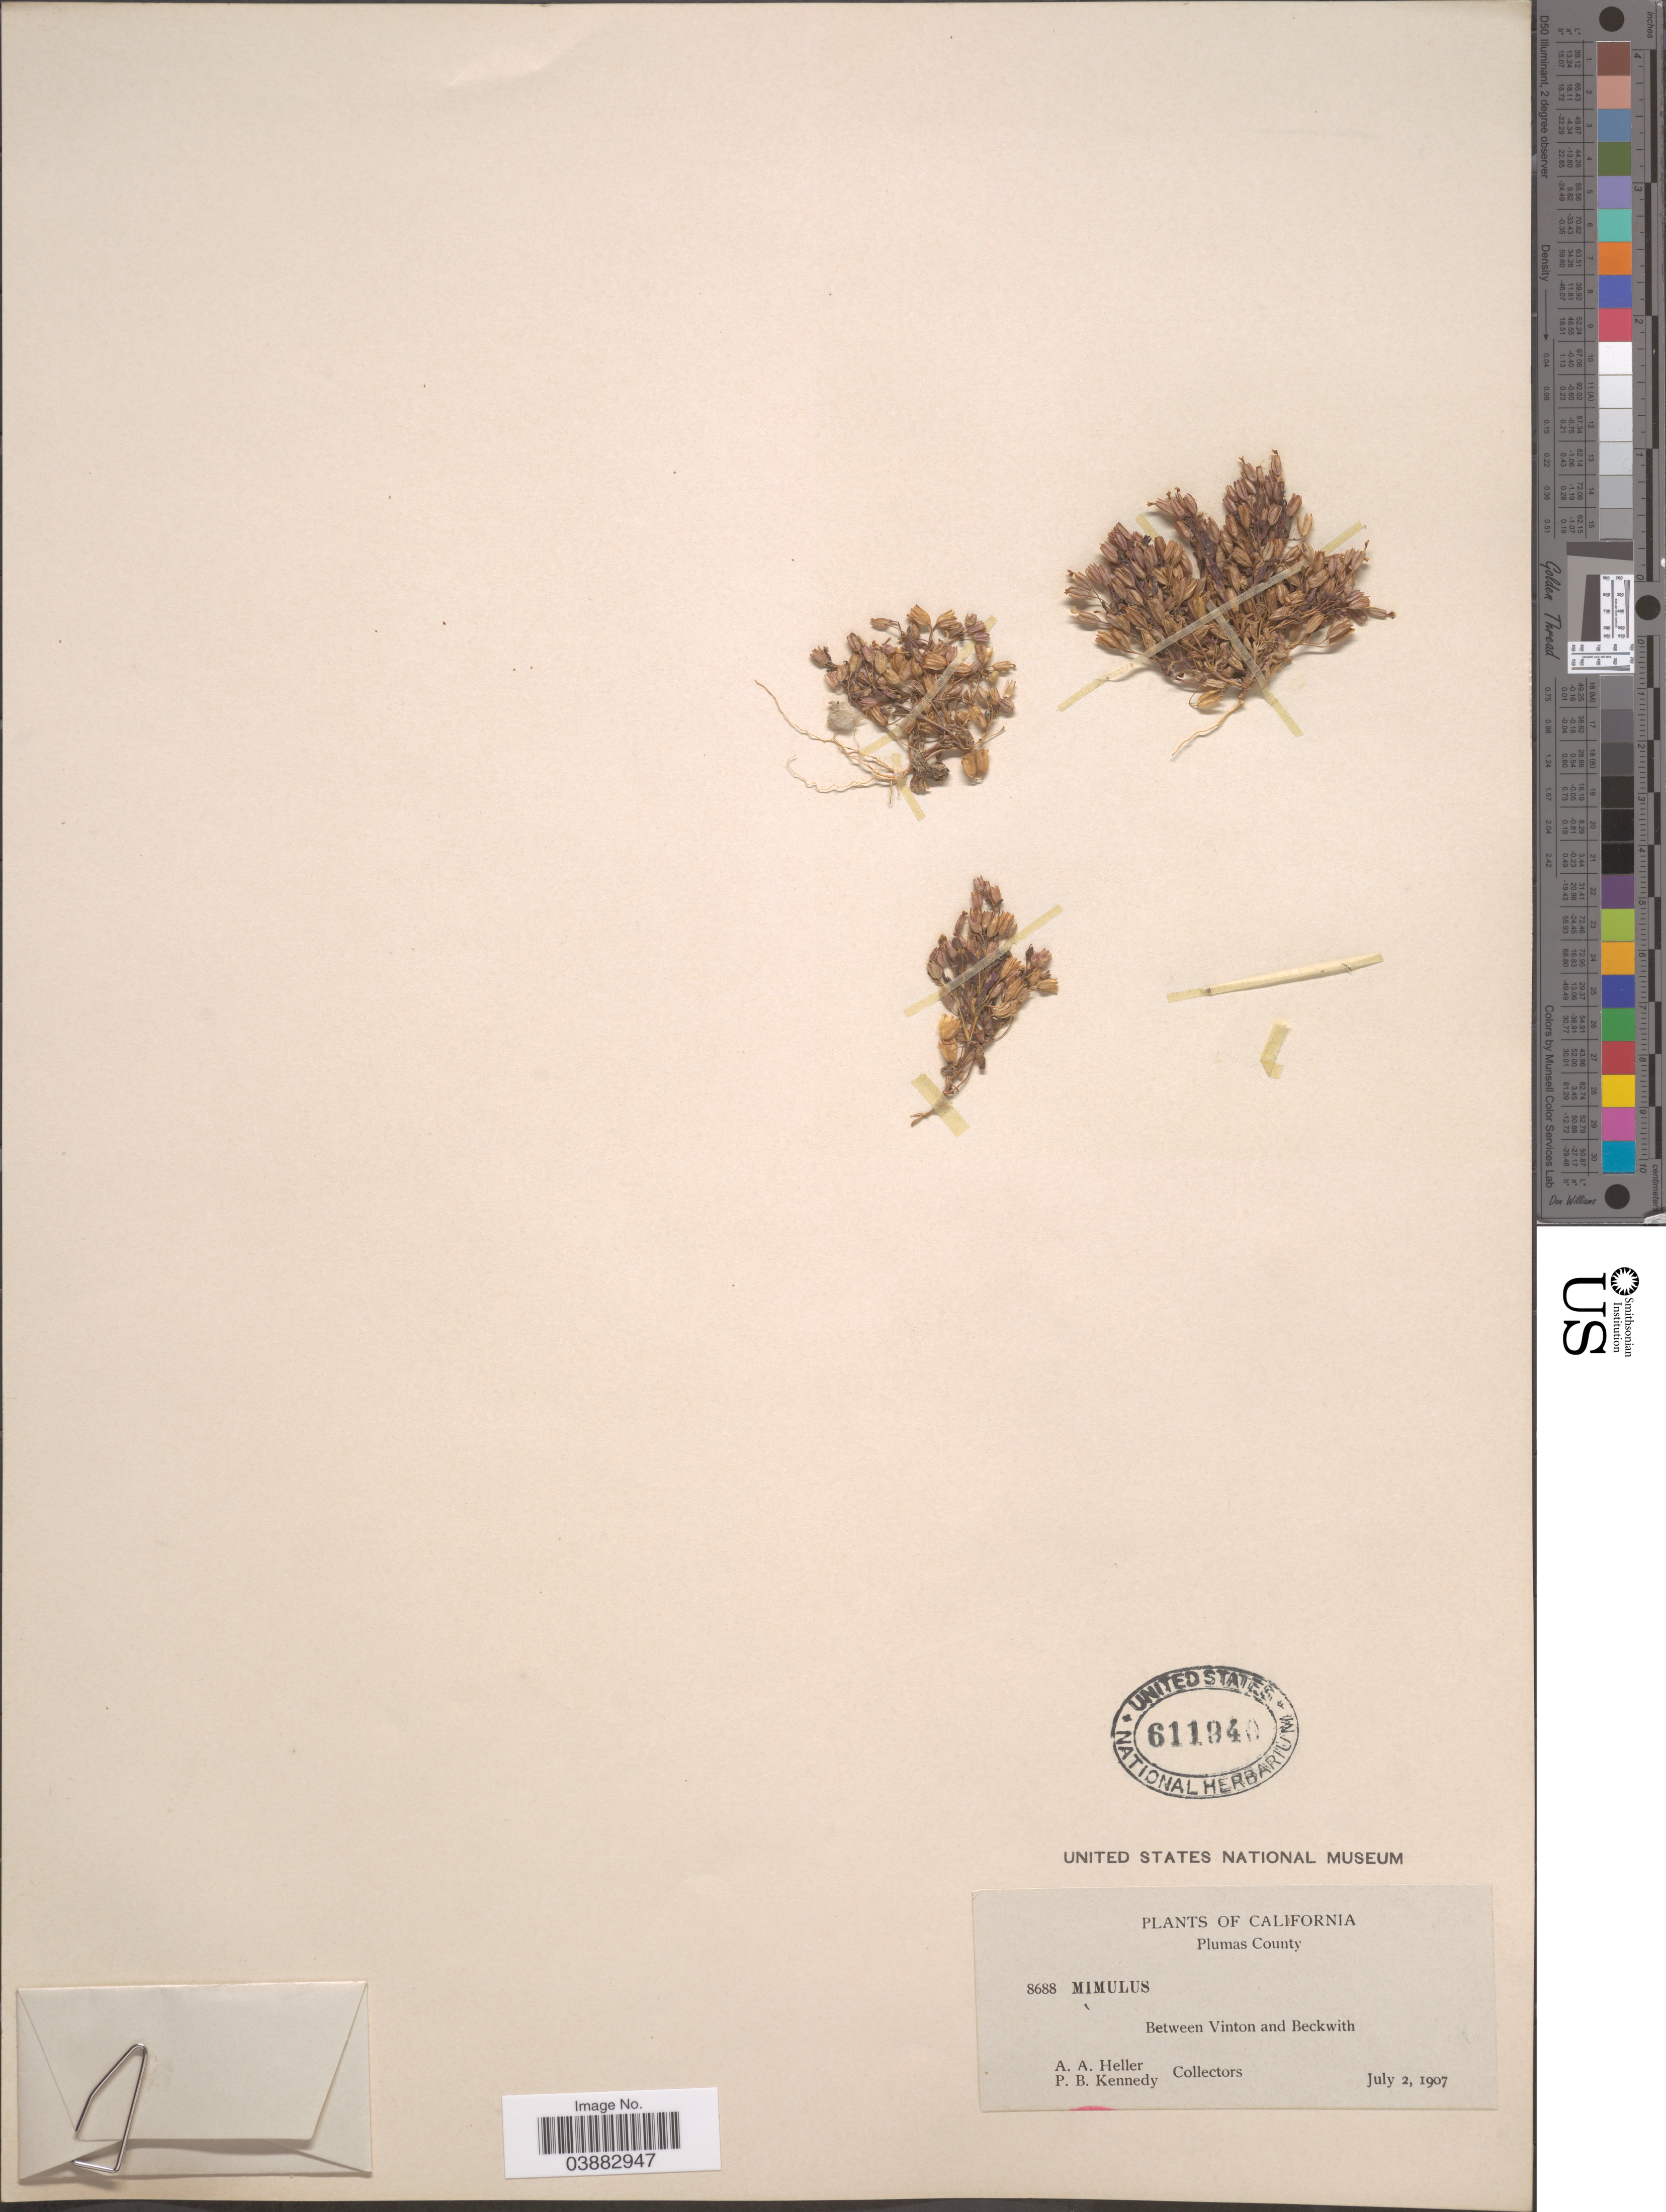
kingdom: Plantae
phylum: Tracheophyta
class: Magnoliopsida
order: Lamiales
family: Phrymaceae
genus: Mimulus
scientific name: Mimulus suksdorfii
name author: A. Gray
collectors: A. A. Heller & P. B. Kennedy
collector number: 8688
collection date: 1907-07-02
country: United States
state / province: California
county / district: Plumas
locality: Plumas County. Between Vinton and Beckwith.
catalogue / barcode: US 611940